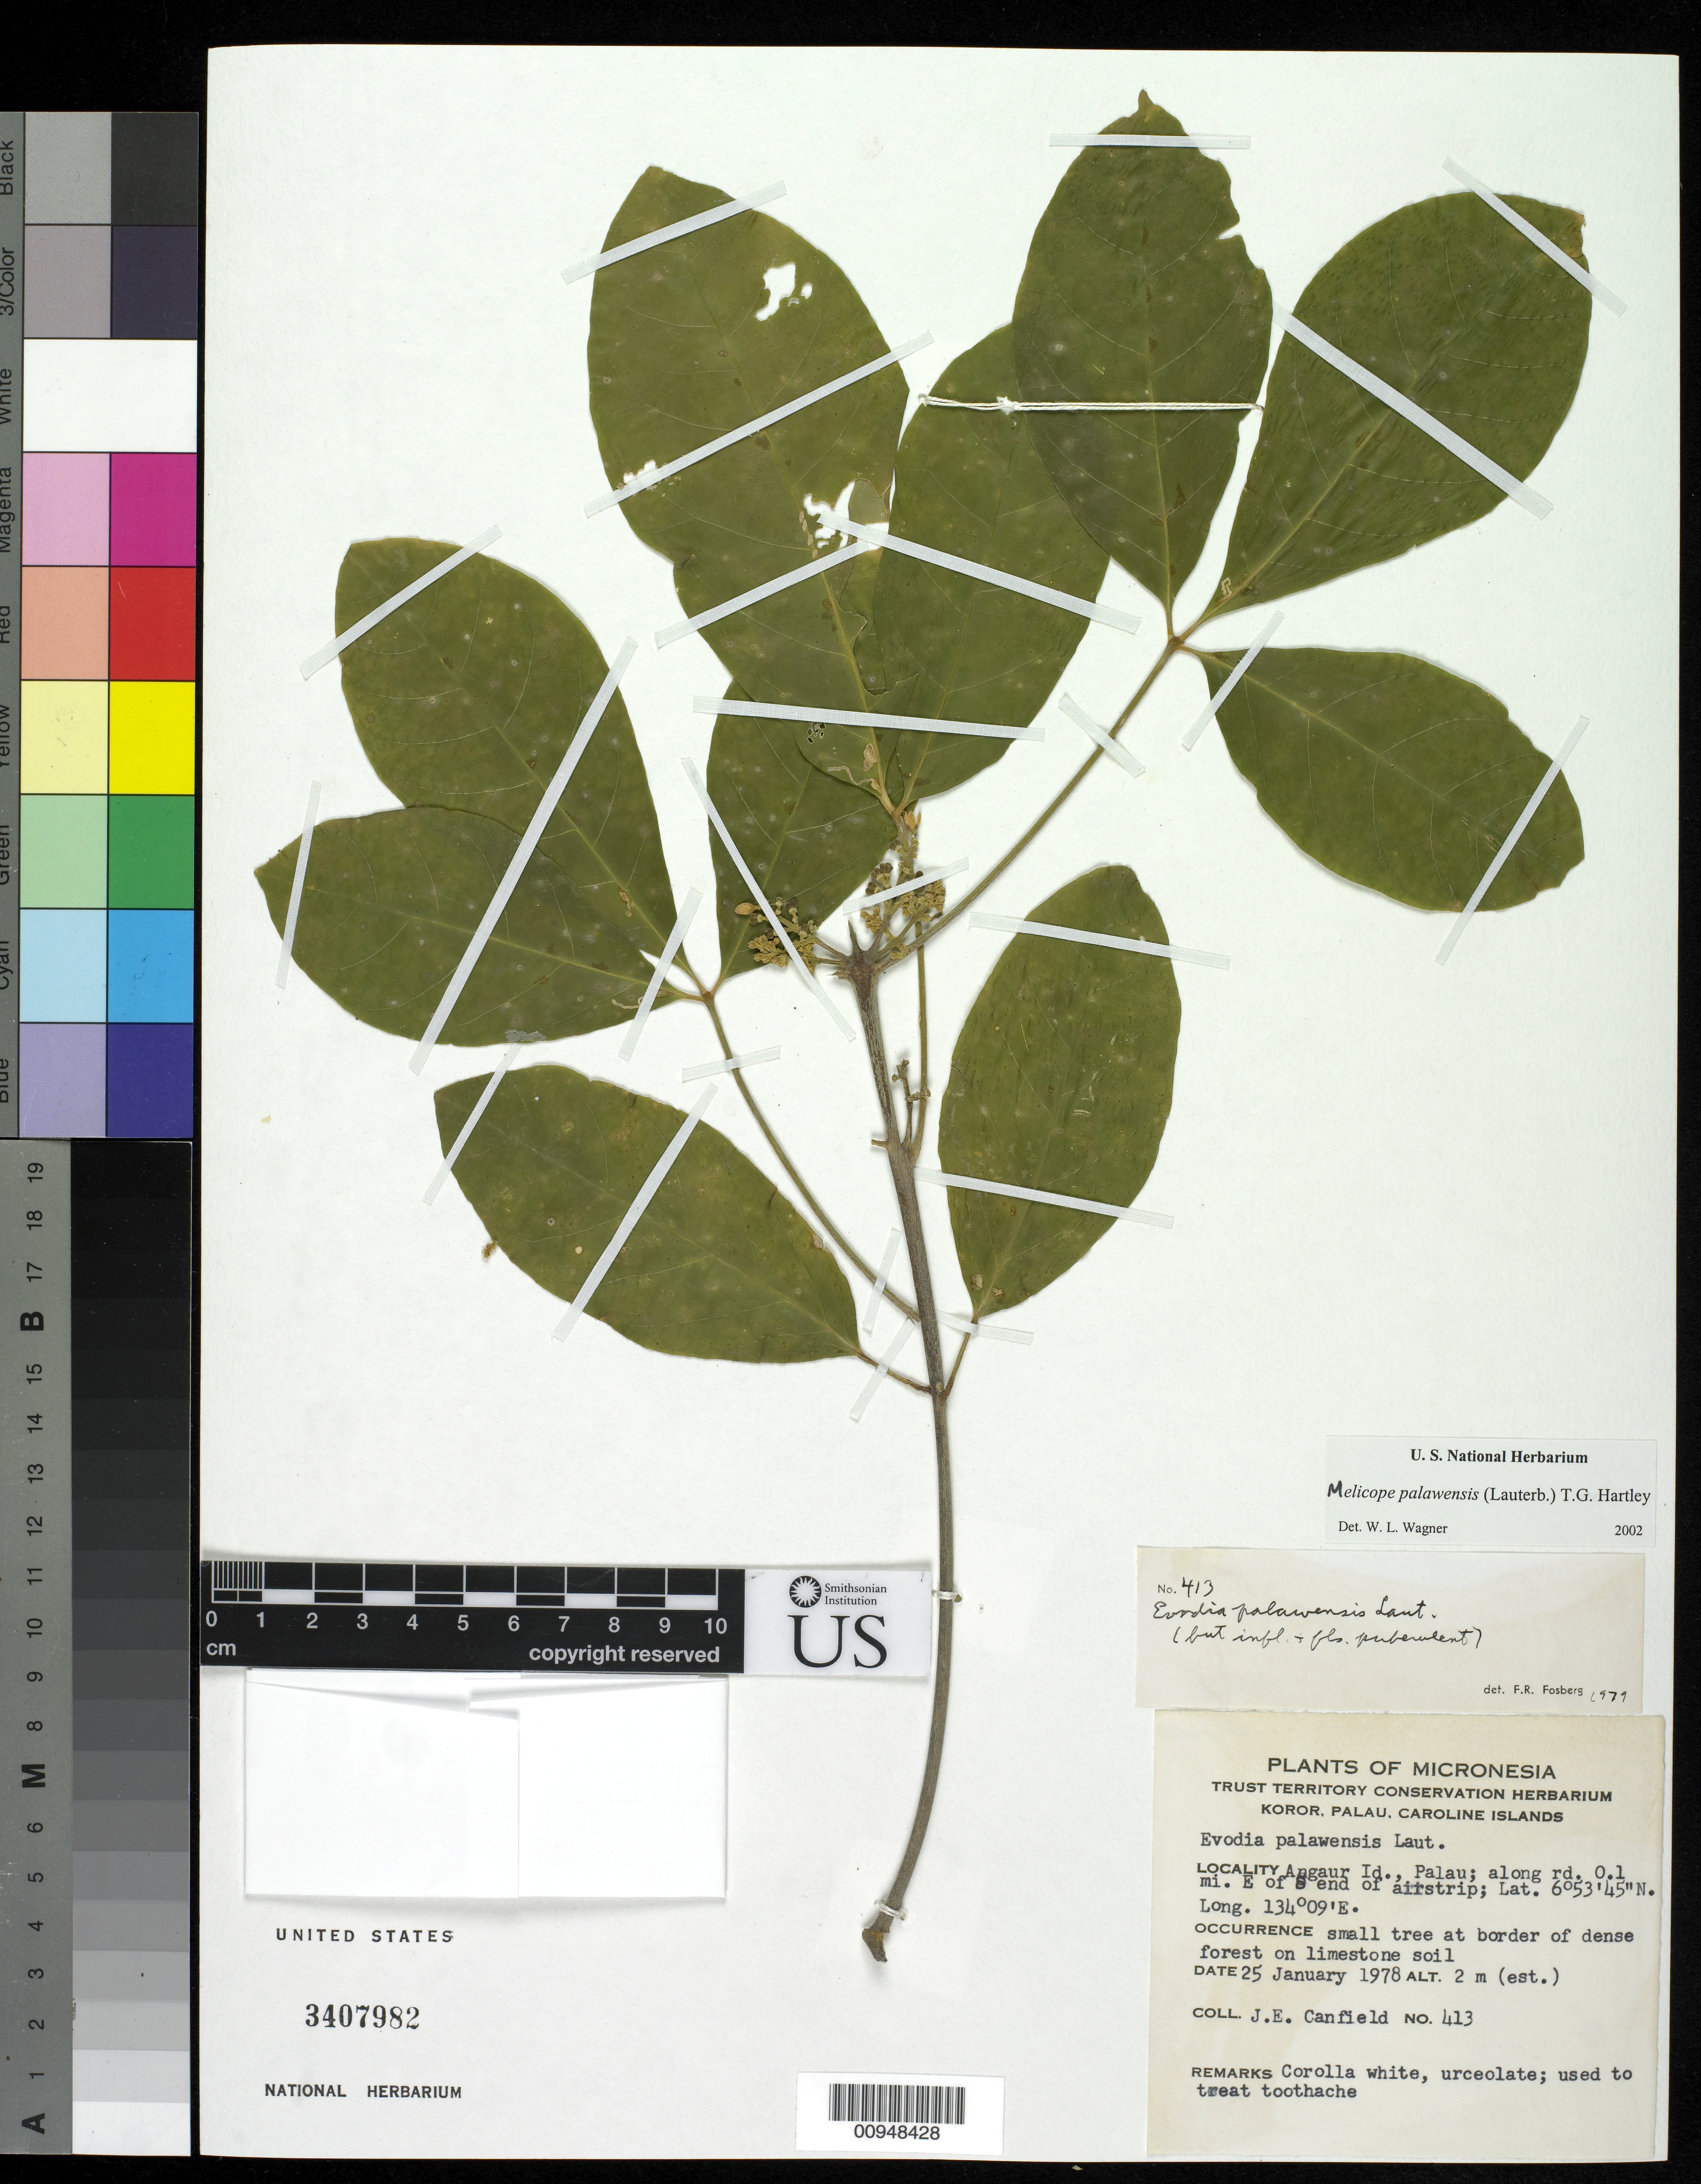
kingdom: Plantae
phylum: Tracheophyta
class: Magnoliopsida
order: Sapindales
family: Rutaceae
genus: Melicope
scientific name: Melicope palawensis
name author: (Lauterb.) T.G. Hartley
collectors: J. E. Canfield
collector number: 413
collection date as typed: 25 Jan 1978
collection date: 1978-01-25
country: Palau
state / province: Angaur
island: Ngeaur [Angaur]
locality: Angaur Id., Palau; along rd. 0.1 mi. E of S end of airstrip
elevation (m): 2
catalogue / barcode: US 3407982